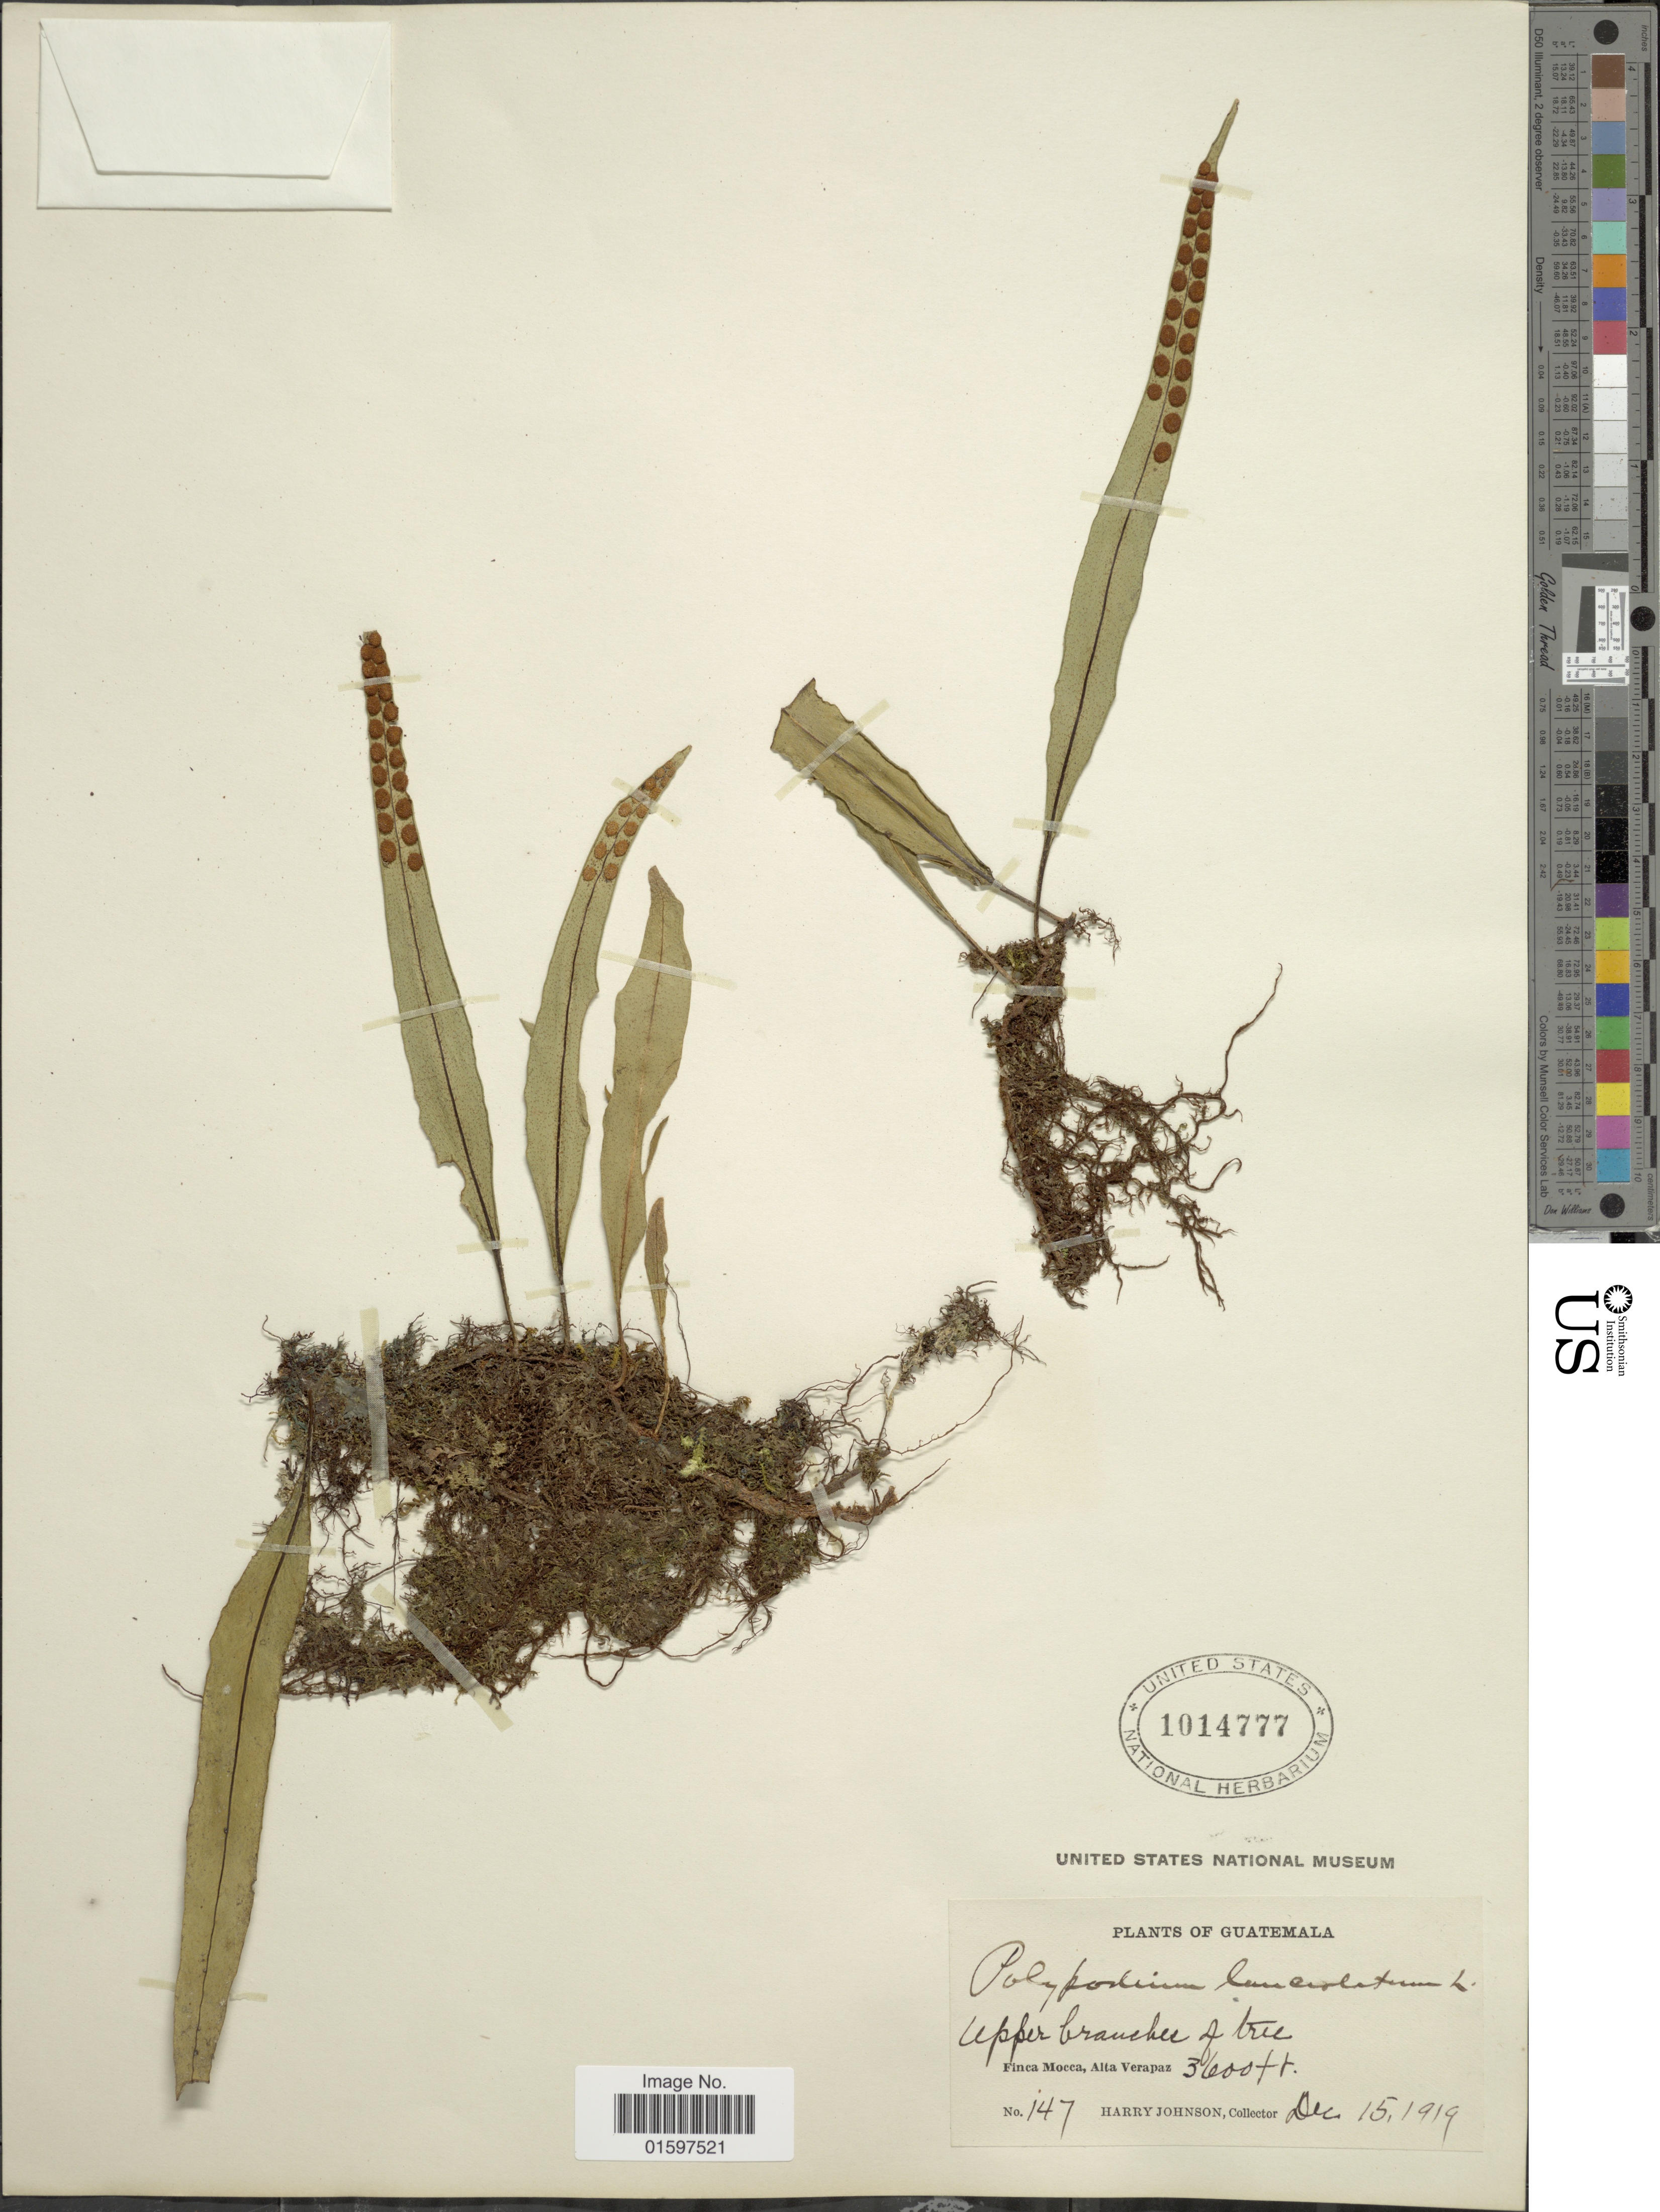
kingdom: Plantae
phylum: Tracheophyta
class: Polypodiopsida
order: Polypodiales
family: Polypodiaceae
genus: Pleopeltis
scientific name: Pleopeltis lanceolata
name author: Kaulf.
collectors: H. Johnson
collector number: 147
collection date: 1919-12-15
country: Guatemala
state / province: Alta Verapaz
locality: Upper branchee of tree, Finca Mocca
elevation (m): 1097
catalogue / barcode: US 1014777